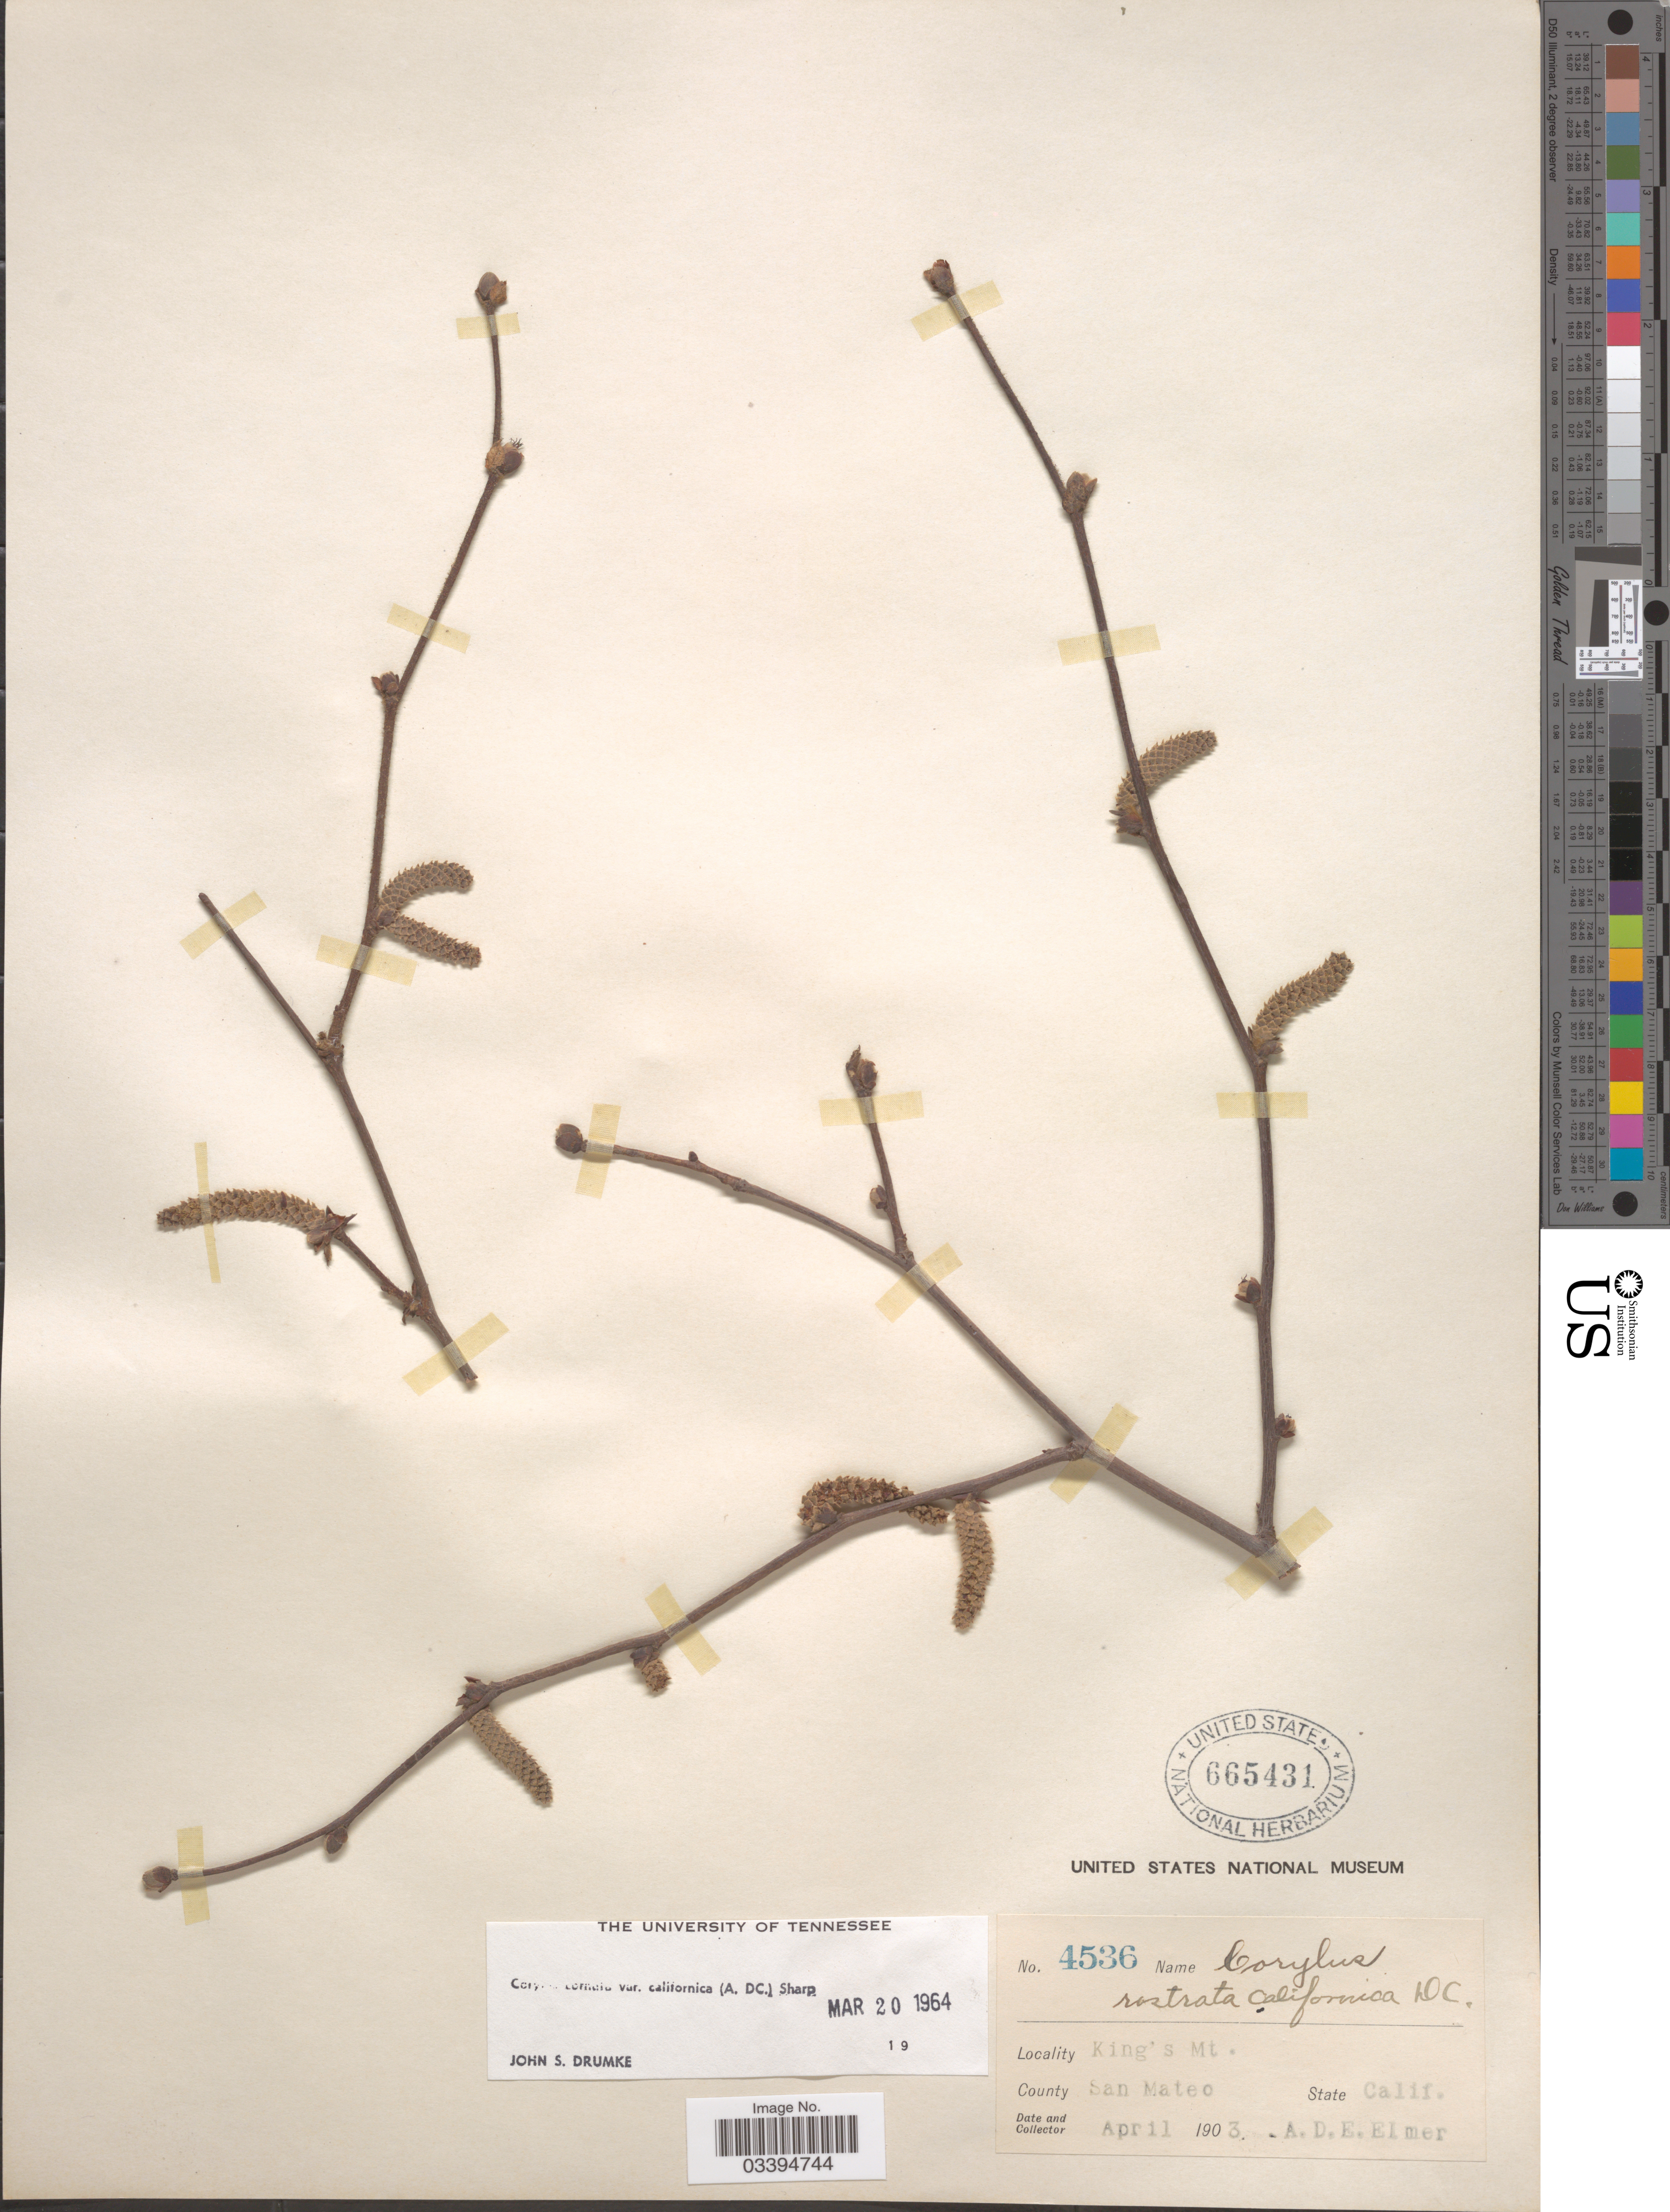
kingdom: Plantae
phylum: Tracheophyta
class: Magnoliopsida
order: Fagales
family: Betulaceae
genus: Corylus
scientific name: Corylus cornuta var. californica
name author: Marshall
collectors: A. D. E. Elmer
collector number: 4536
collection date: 1903-04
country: United States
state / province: California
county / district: San Mateo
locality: King's Mt. County San Mateo.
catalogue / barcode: US 665431